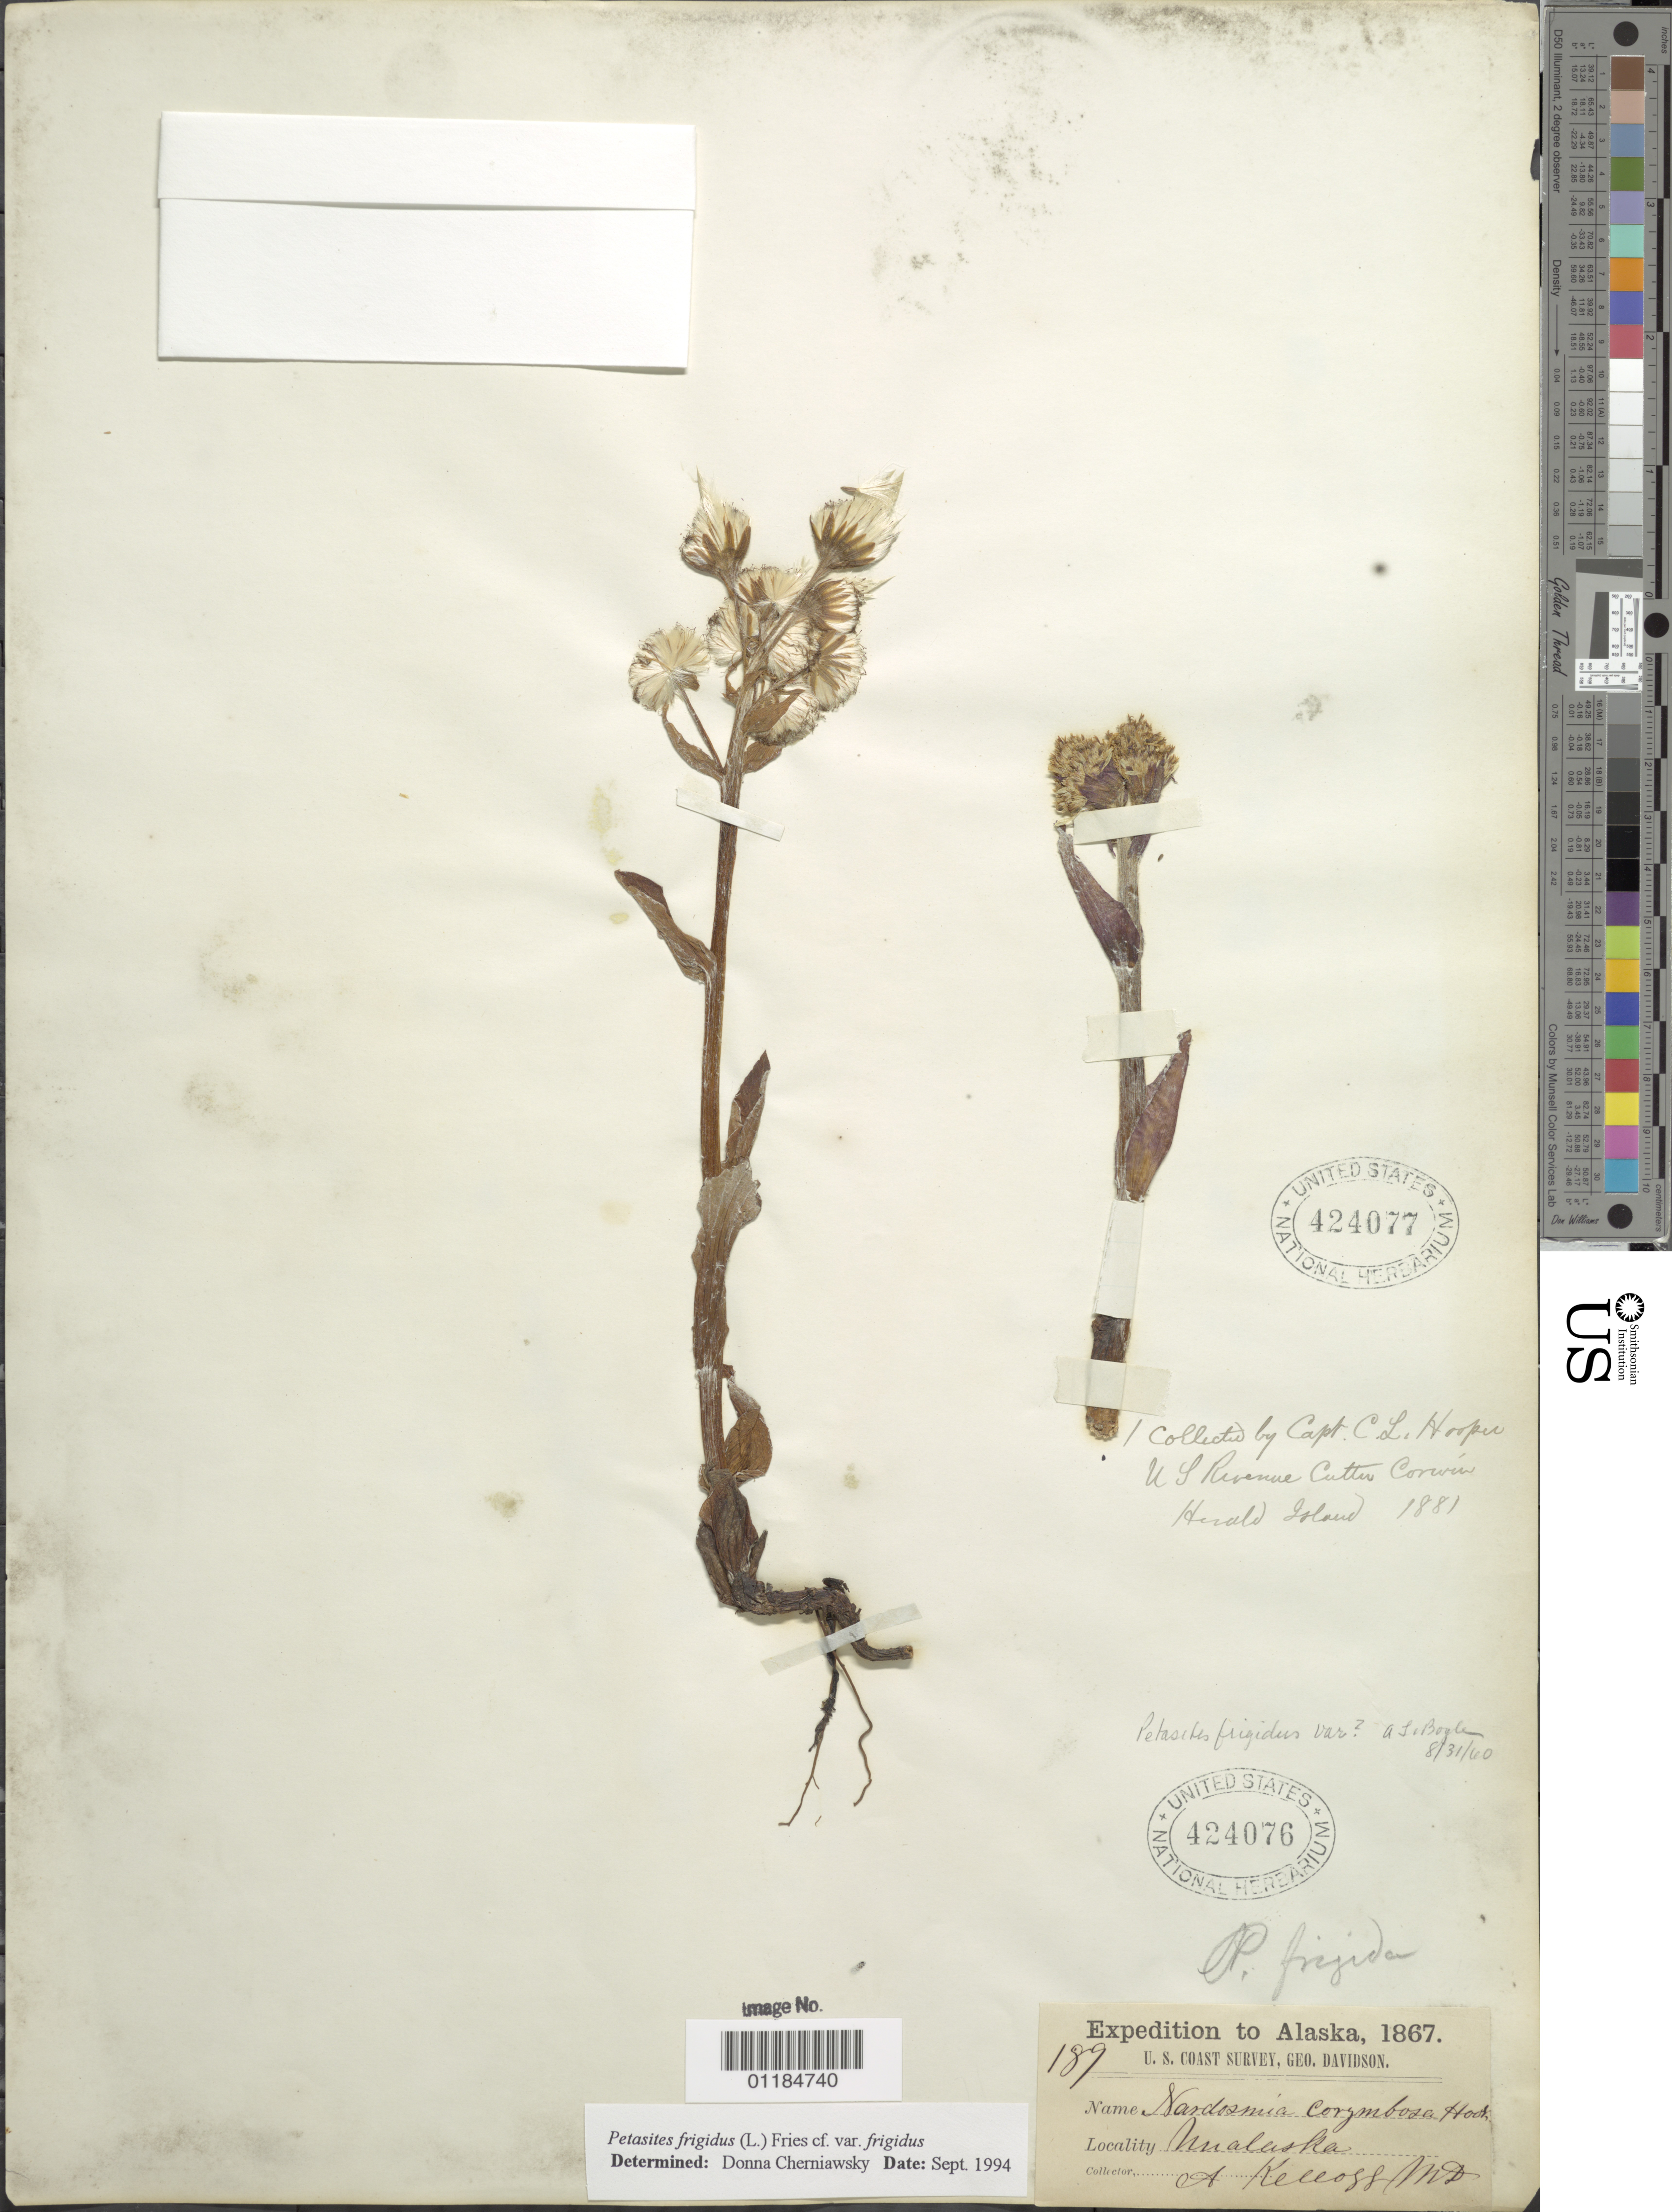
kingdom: Plantae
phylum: Tracheophyta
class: Magnoliopsida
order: Asterales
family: Asteraceae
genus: Petasites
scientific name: Petasites frigidus var. frigidus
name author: (L.) Fr.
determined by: Cherniawsky, Donna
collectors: A. Kellogg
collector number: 189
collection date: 1867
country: United States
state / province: Alaska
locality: Unalaska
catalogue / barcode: US 424076